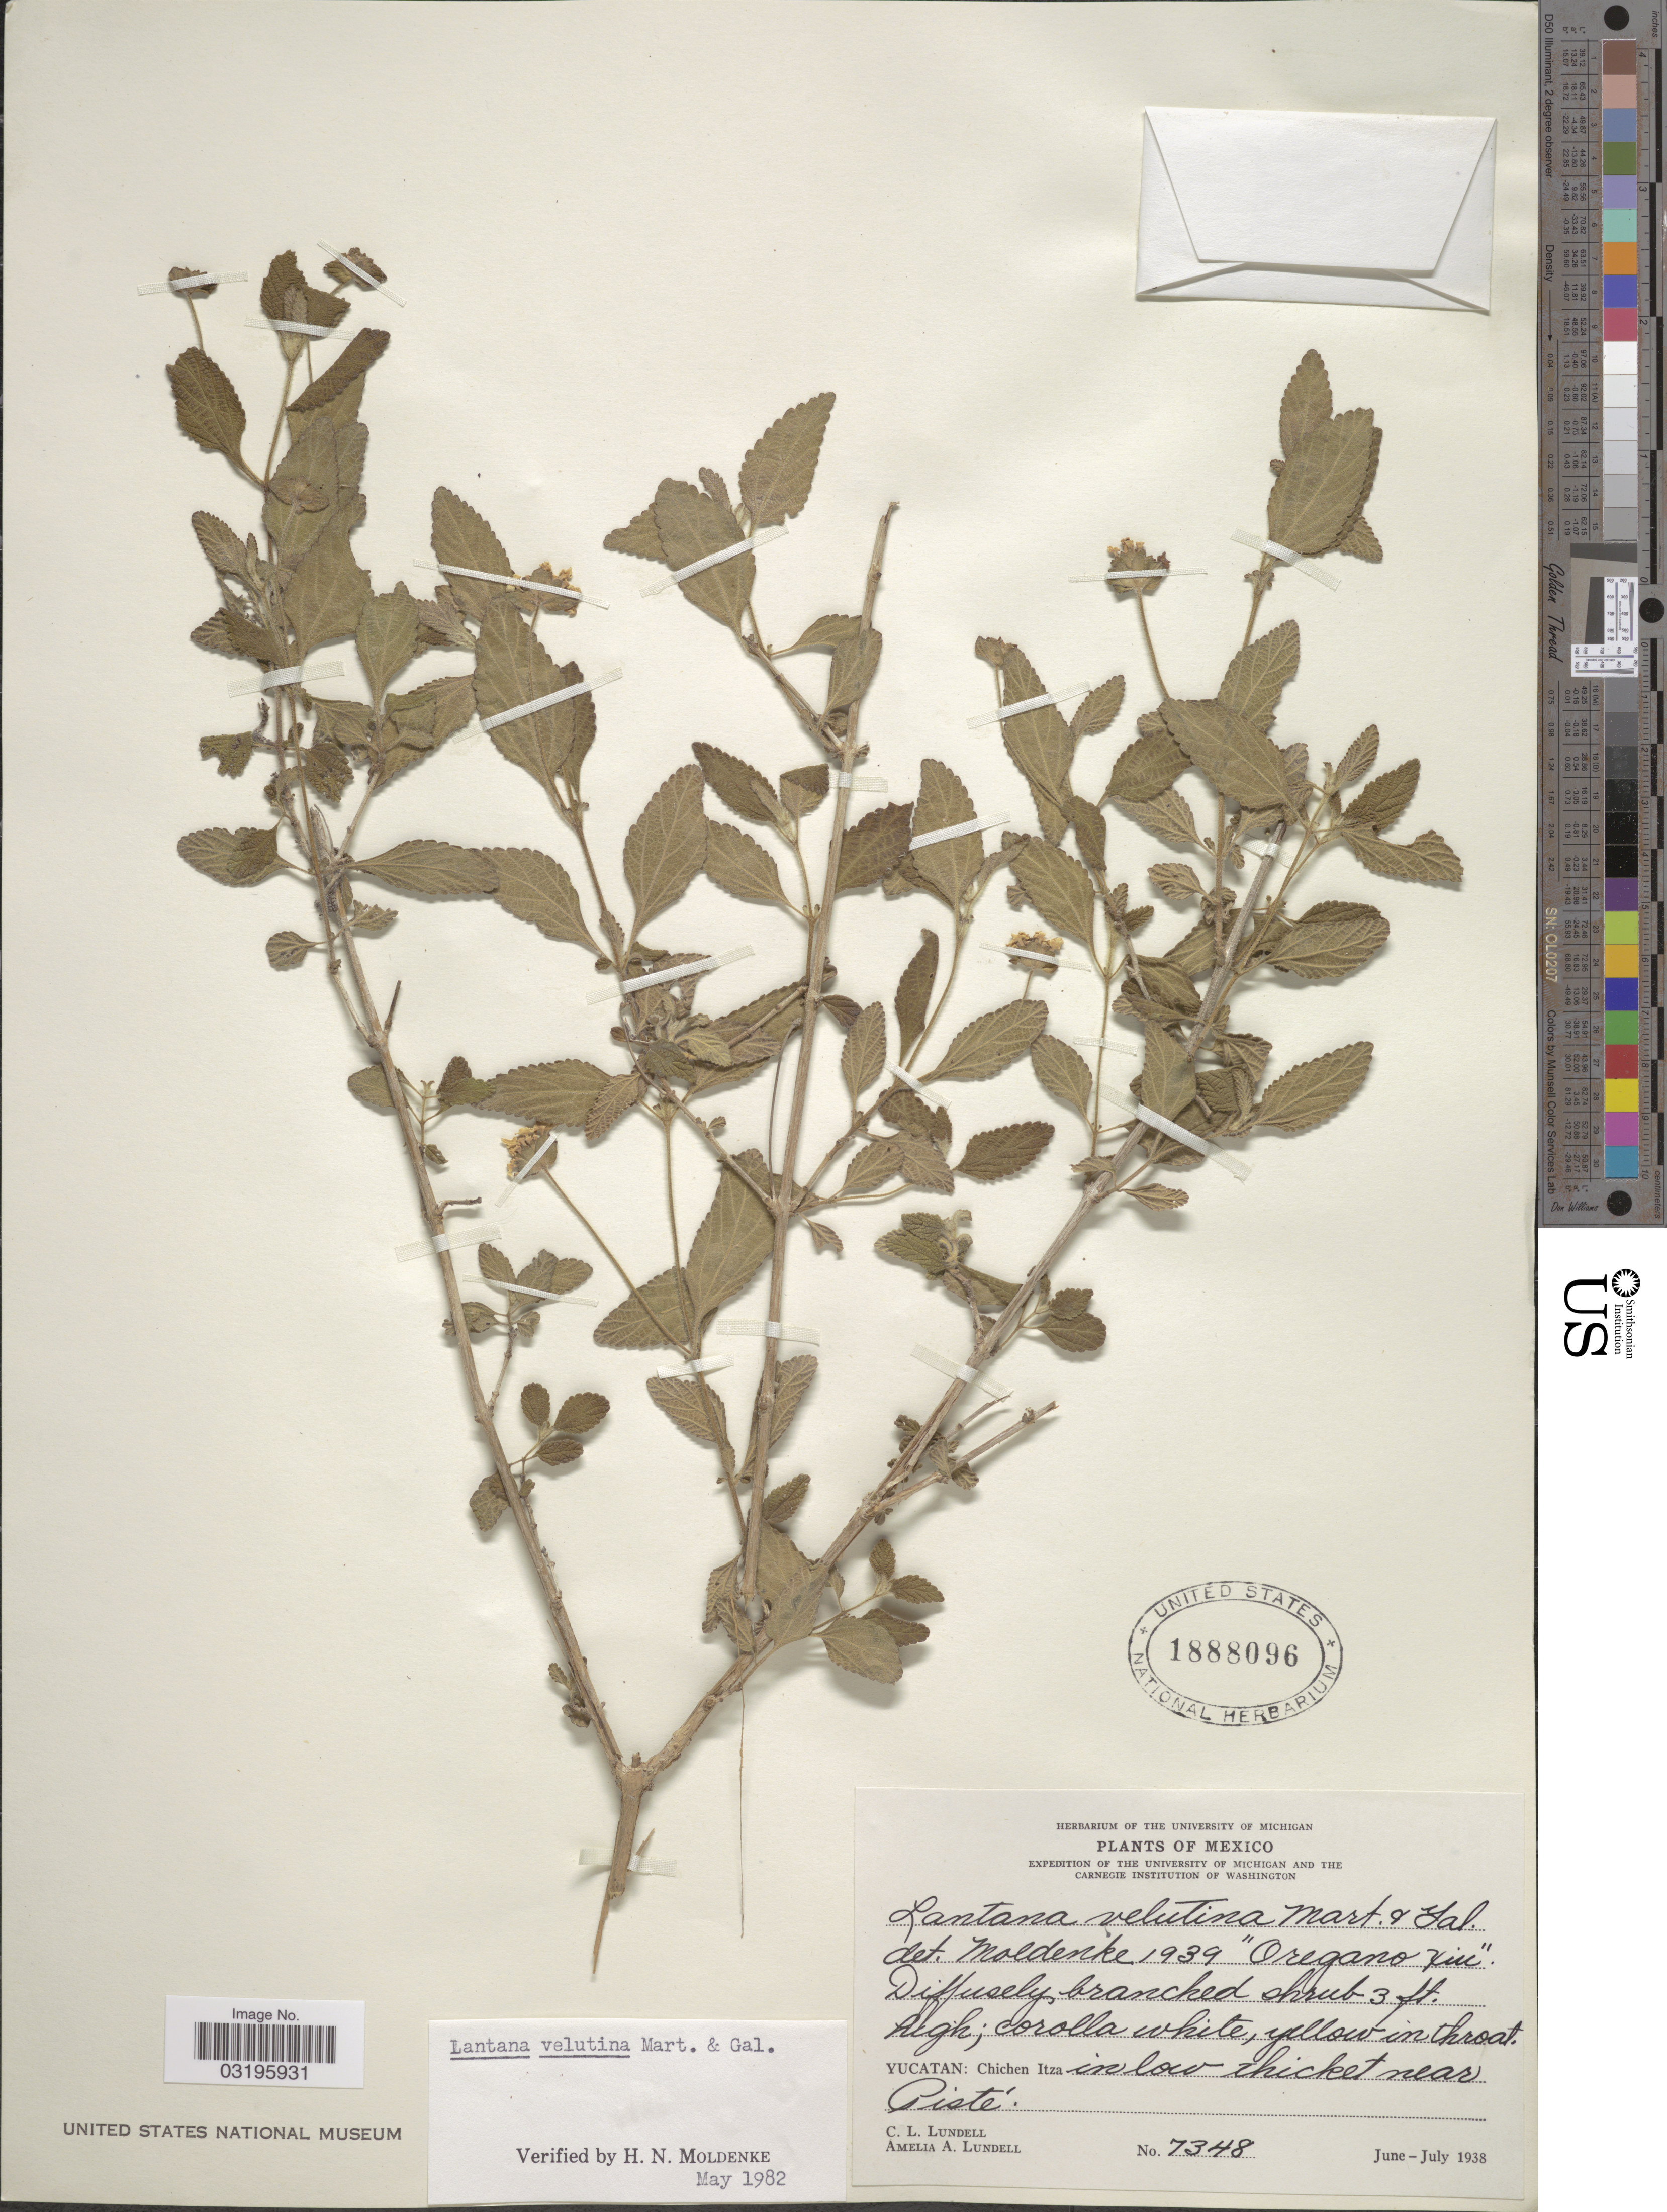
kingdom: Plantae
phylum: Tracheophyta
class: Magnoliopsida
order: Lamiales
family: Verbenaceae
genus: Lantana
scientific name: Lantana velutina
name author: M. Martens & Galeotti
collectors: C. L. Lundell & A. A. Lundell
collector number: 7348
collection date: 1938-06/1938-07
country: Mexico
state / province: Yucatán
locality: Chichen Itza, in low thicket near Pisté.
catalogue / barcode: US 1888096